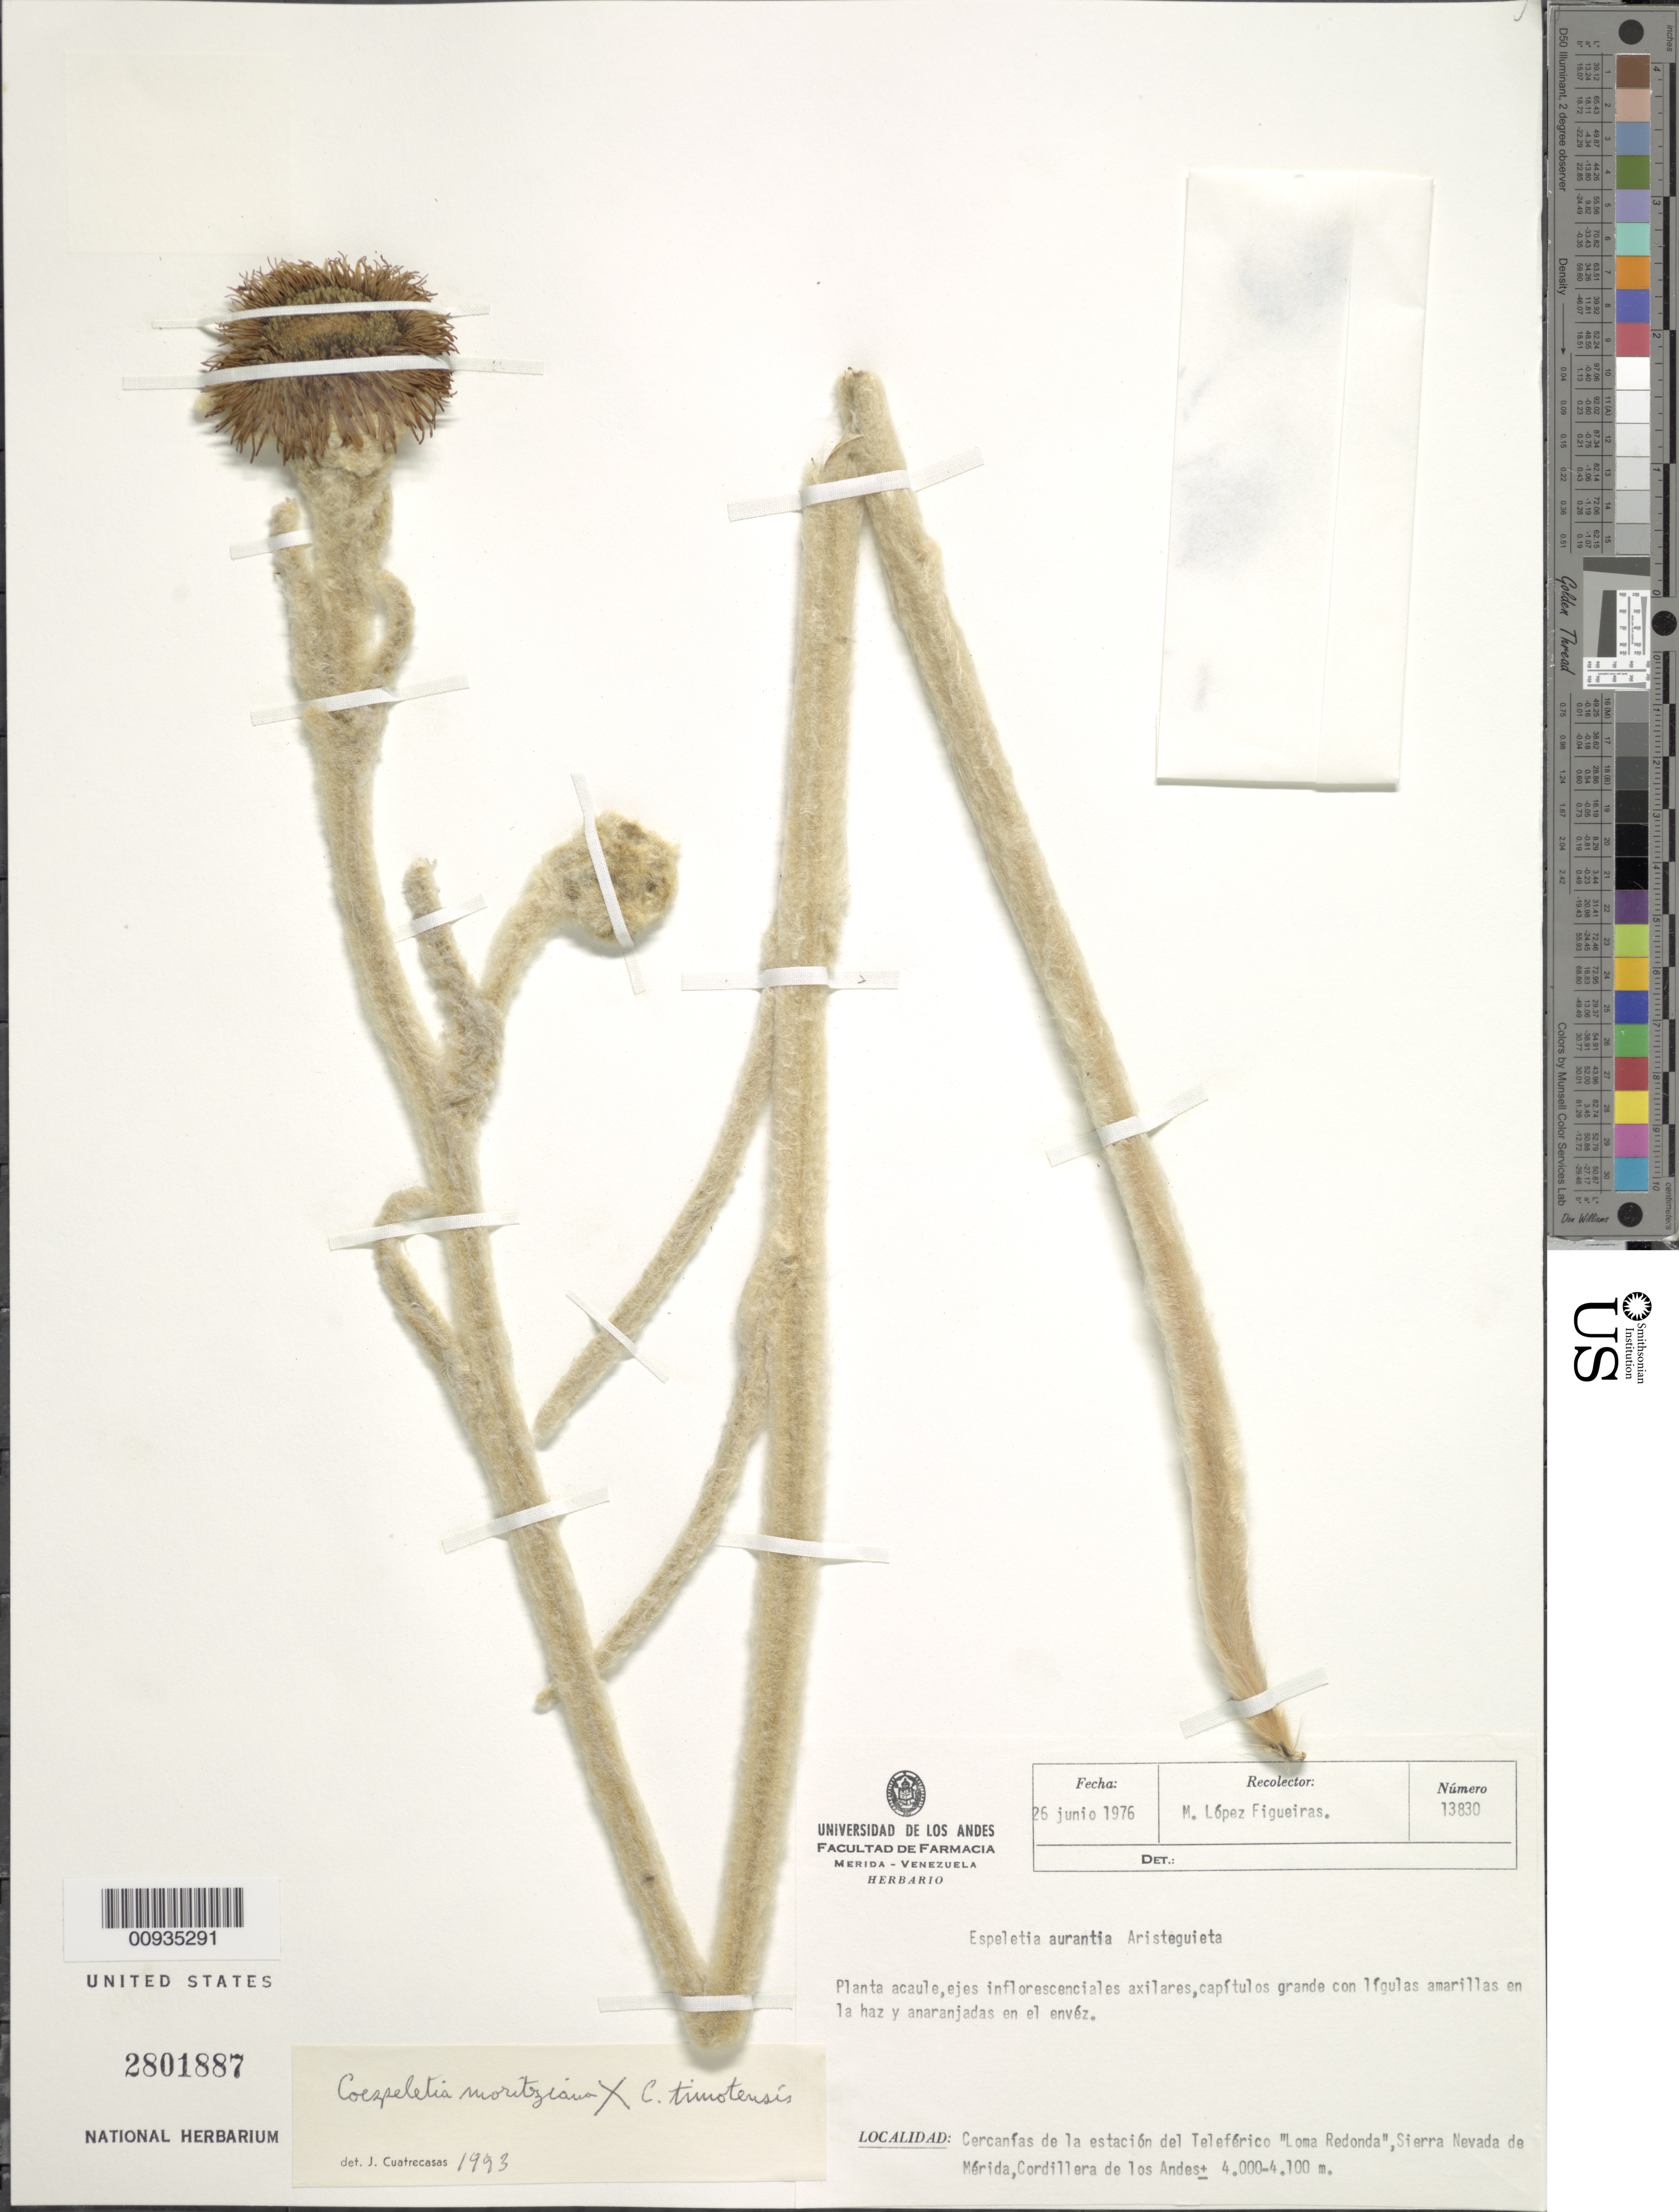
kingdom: Plantae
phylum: Tracheophyta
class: Magnoliopsida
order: Asterales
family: Asteraceae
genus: Coespeletia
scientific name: Coespeletia moritziana x C. timotensis (Cuatrec.) Cuatrec.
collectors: M. López Figueiras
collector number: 13830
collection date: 1976-06-26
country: Venezuela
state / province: Mérida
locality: Cercanias de la estacion del teferico "Loma Redonda", Sierra Nevada de Merida, Cordillera de los Andes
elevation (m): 4000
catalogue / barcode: US 2801887